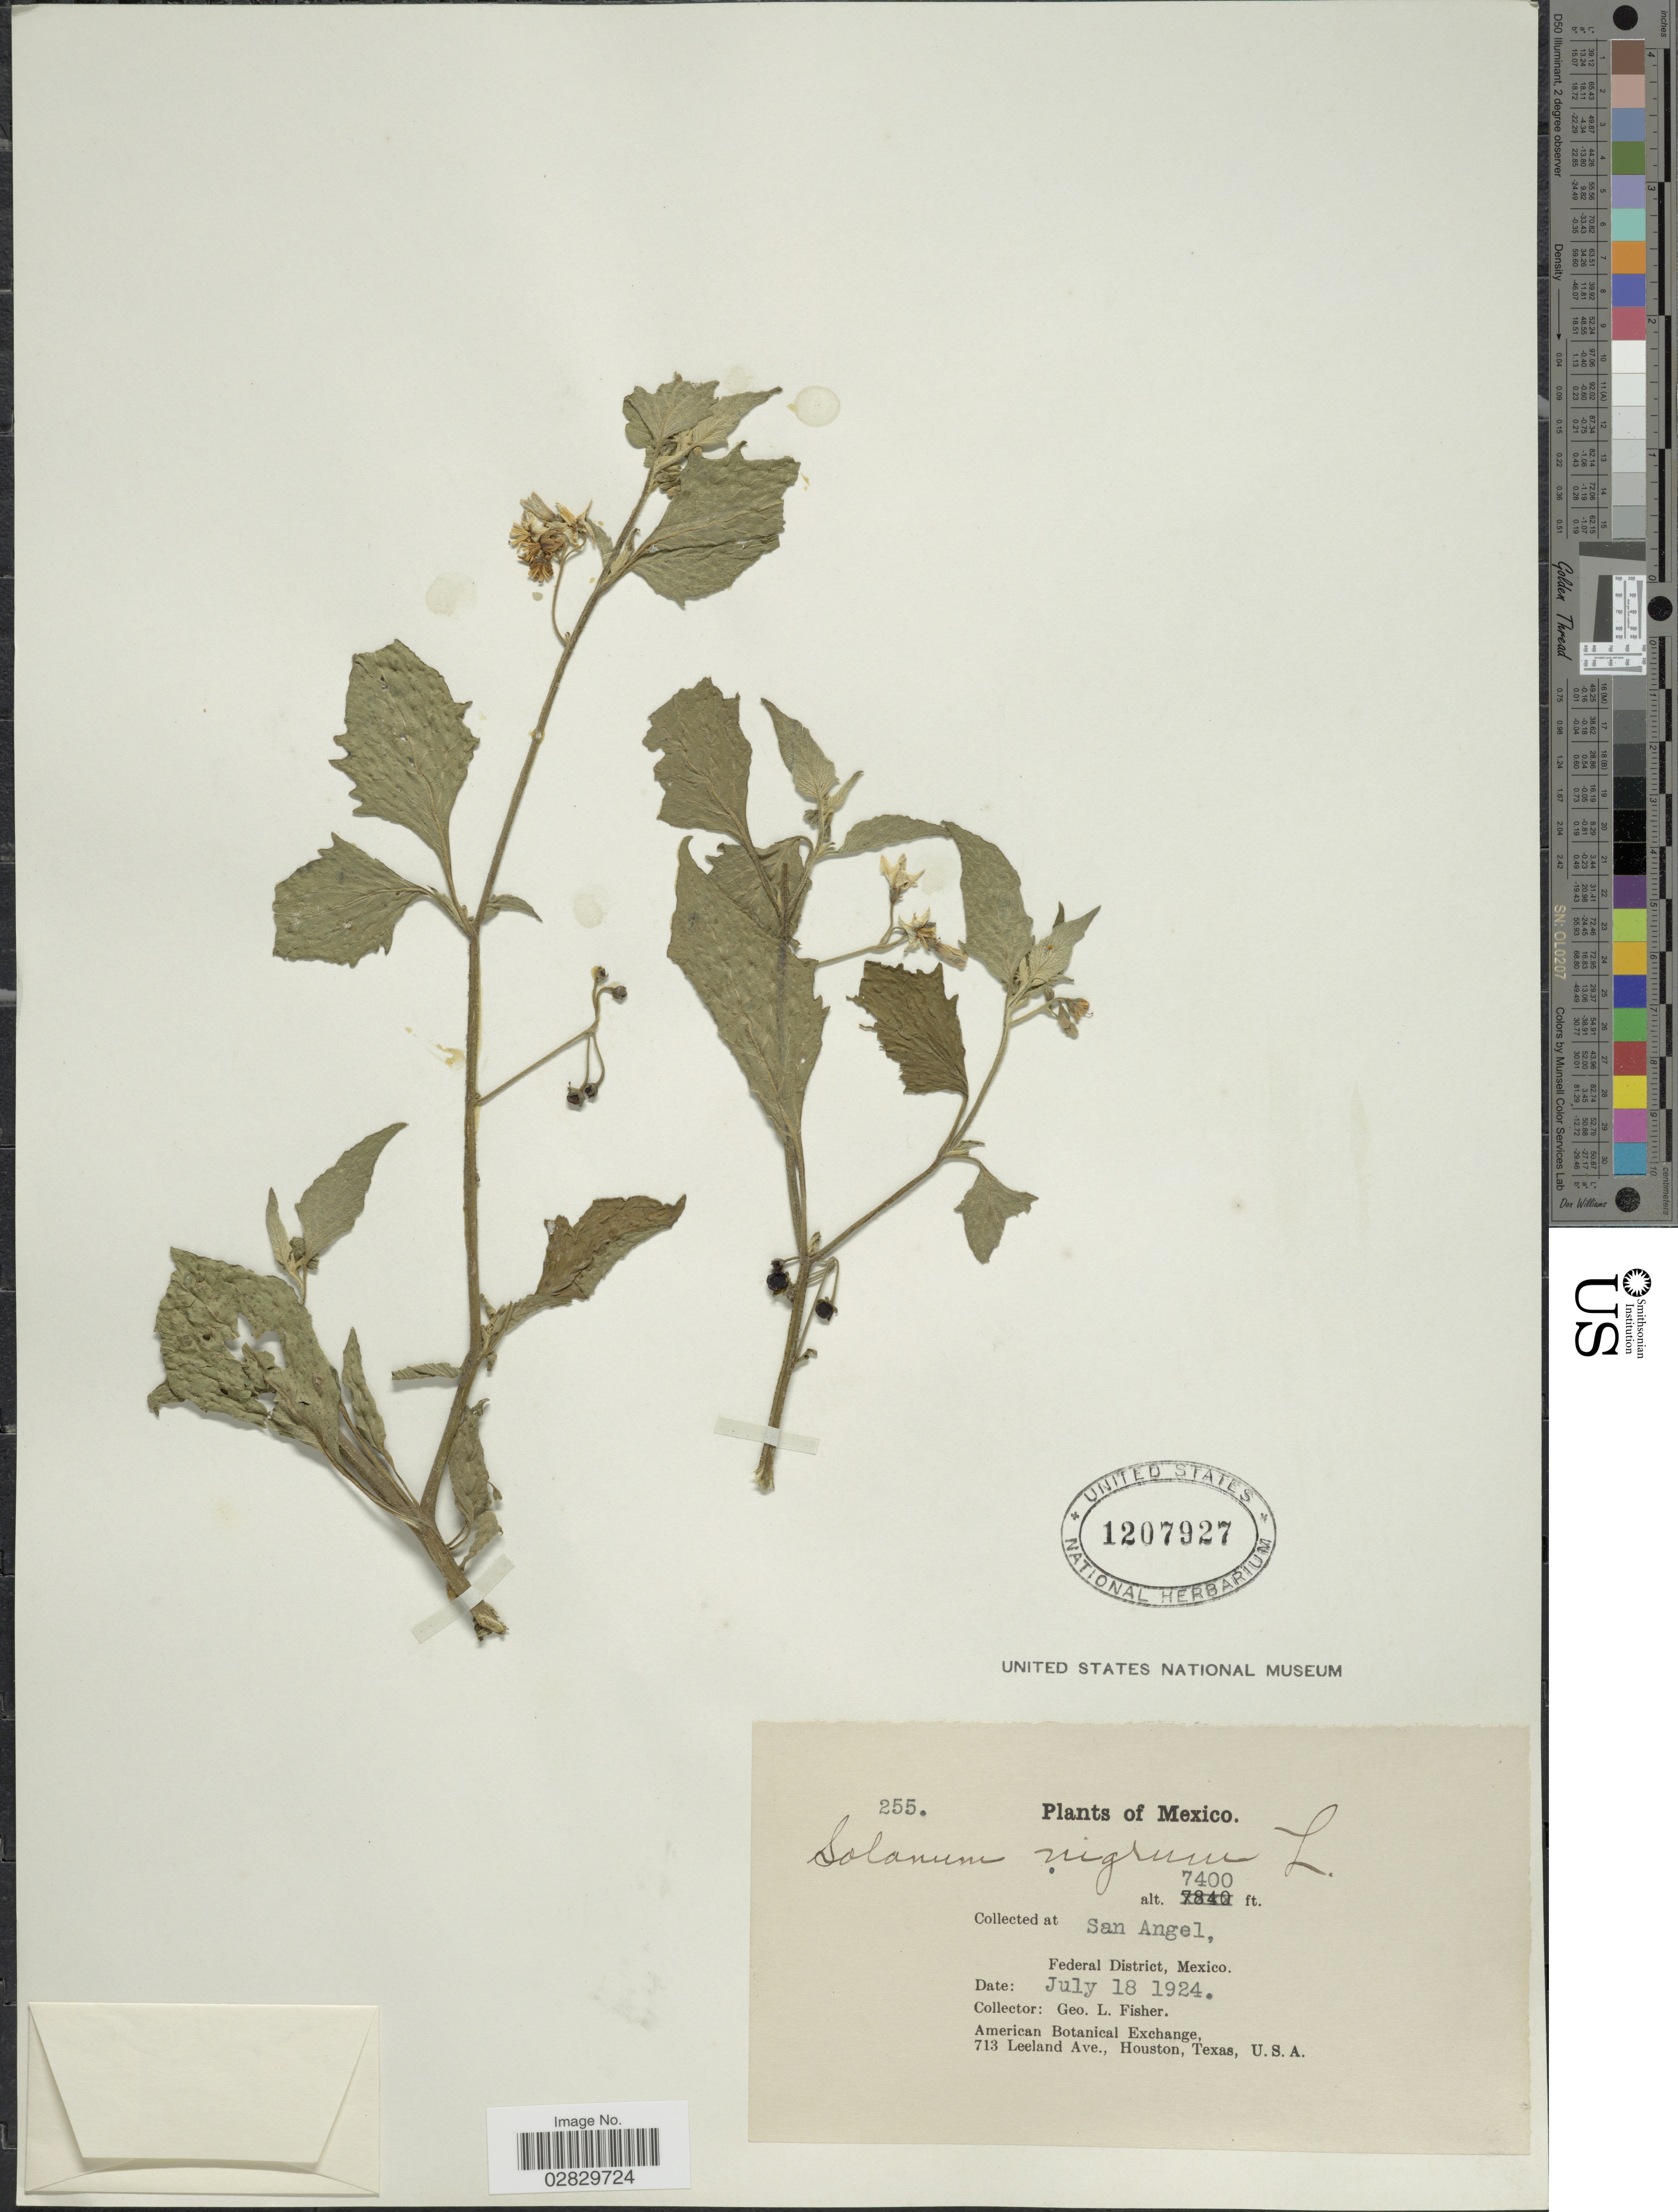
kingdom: Plantae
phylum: Tracheophyta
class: Magnoliopsida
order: Solanales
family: Solanaceae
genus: Solanum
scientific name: Solanum douglasii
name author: Dunal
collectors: G. L. Fisher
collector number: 255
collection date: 1924-07-18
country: Mexico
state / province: Distrito Federal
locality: San Angel, Federal District.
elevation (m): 2256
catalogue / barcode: US 1207927